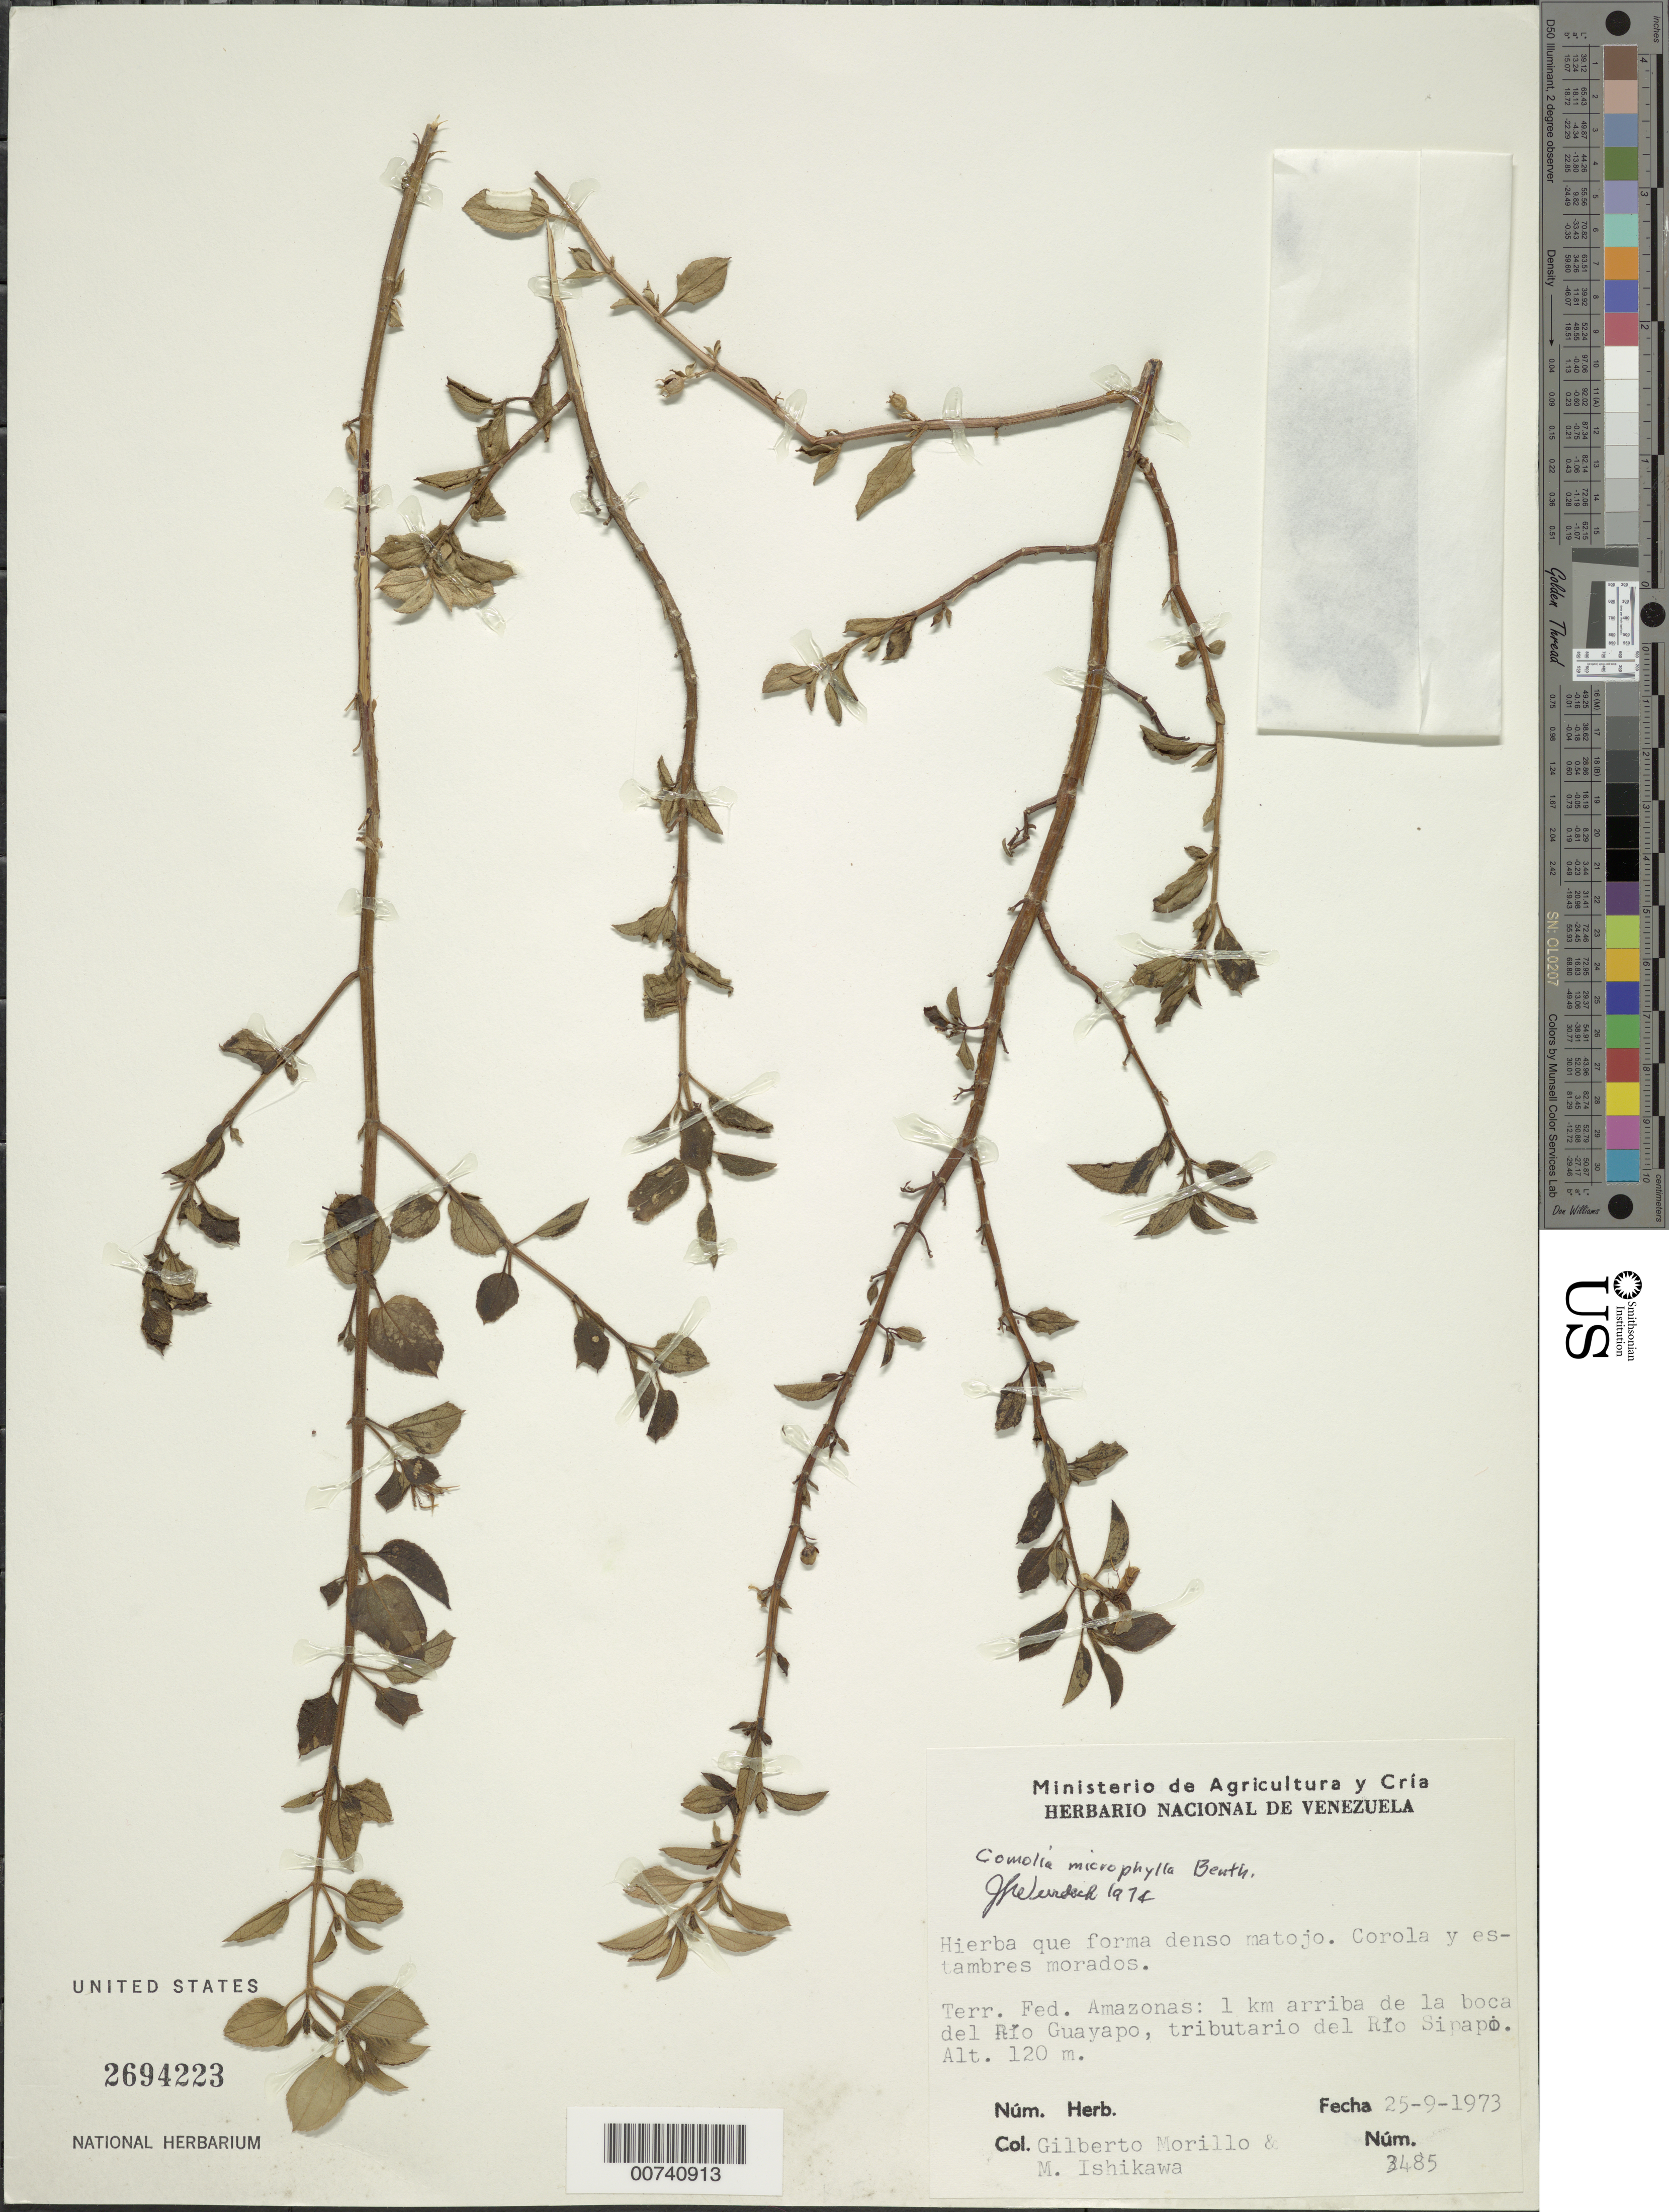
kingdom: Plantae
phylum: Tracheophyta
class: Magnoliopsida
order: Myrtales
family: Melastomataceae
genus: Comolia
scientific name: Comolia villosa var. glabrior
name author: Cogn.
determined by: Nunes da Silva, Diego, (RB), Jardim Botanico do Rio de Janeiro - Herbario (BRAZIL)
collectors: G. Morillo & M. Ishikawa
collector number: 3485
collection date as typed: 25-Sep-73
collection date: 1973-09-25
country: Venezuela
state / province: Amazonas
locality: Río Guayapo (tributarío del Río Sipapo), 1 km arriba de la boca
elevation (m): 120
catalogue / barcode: US 2694223